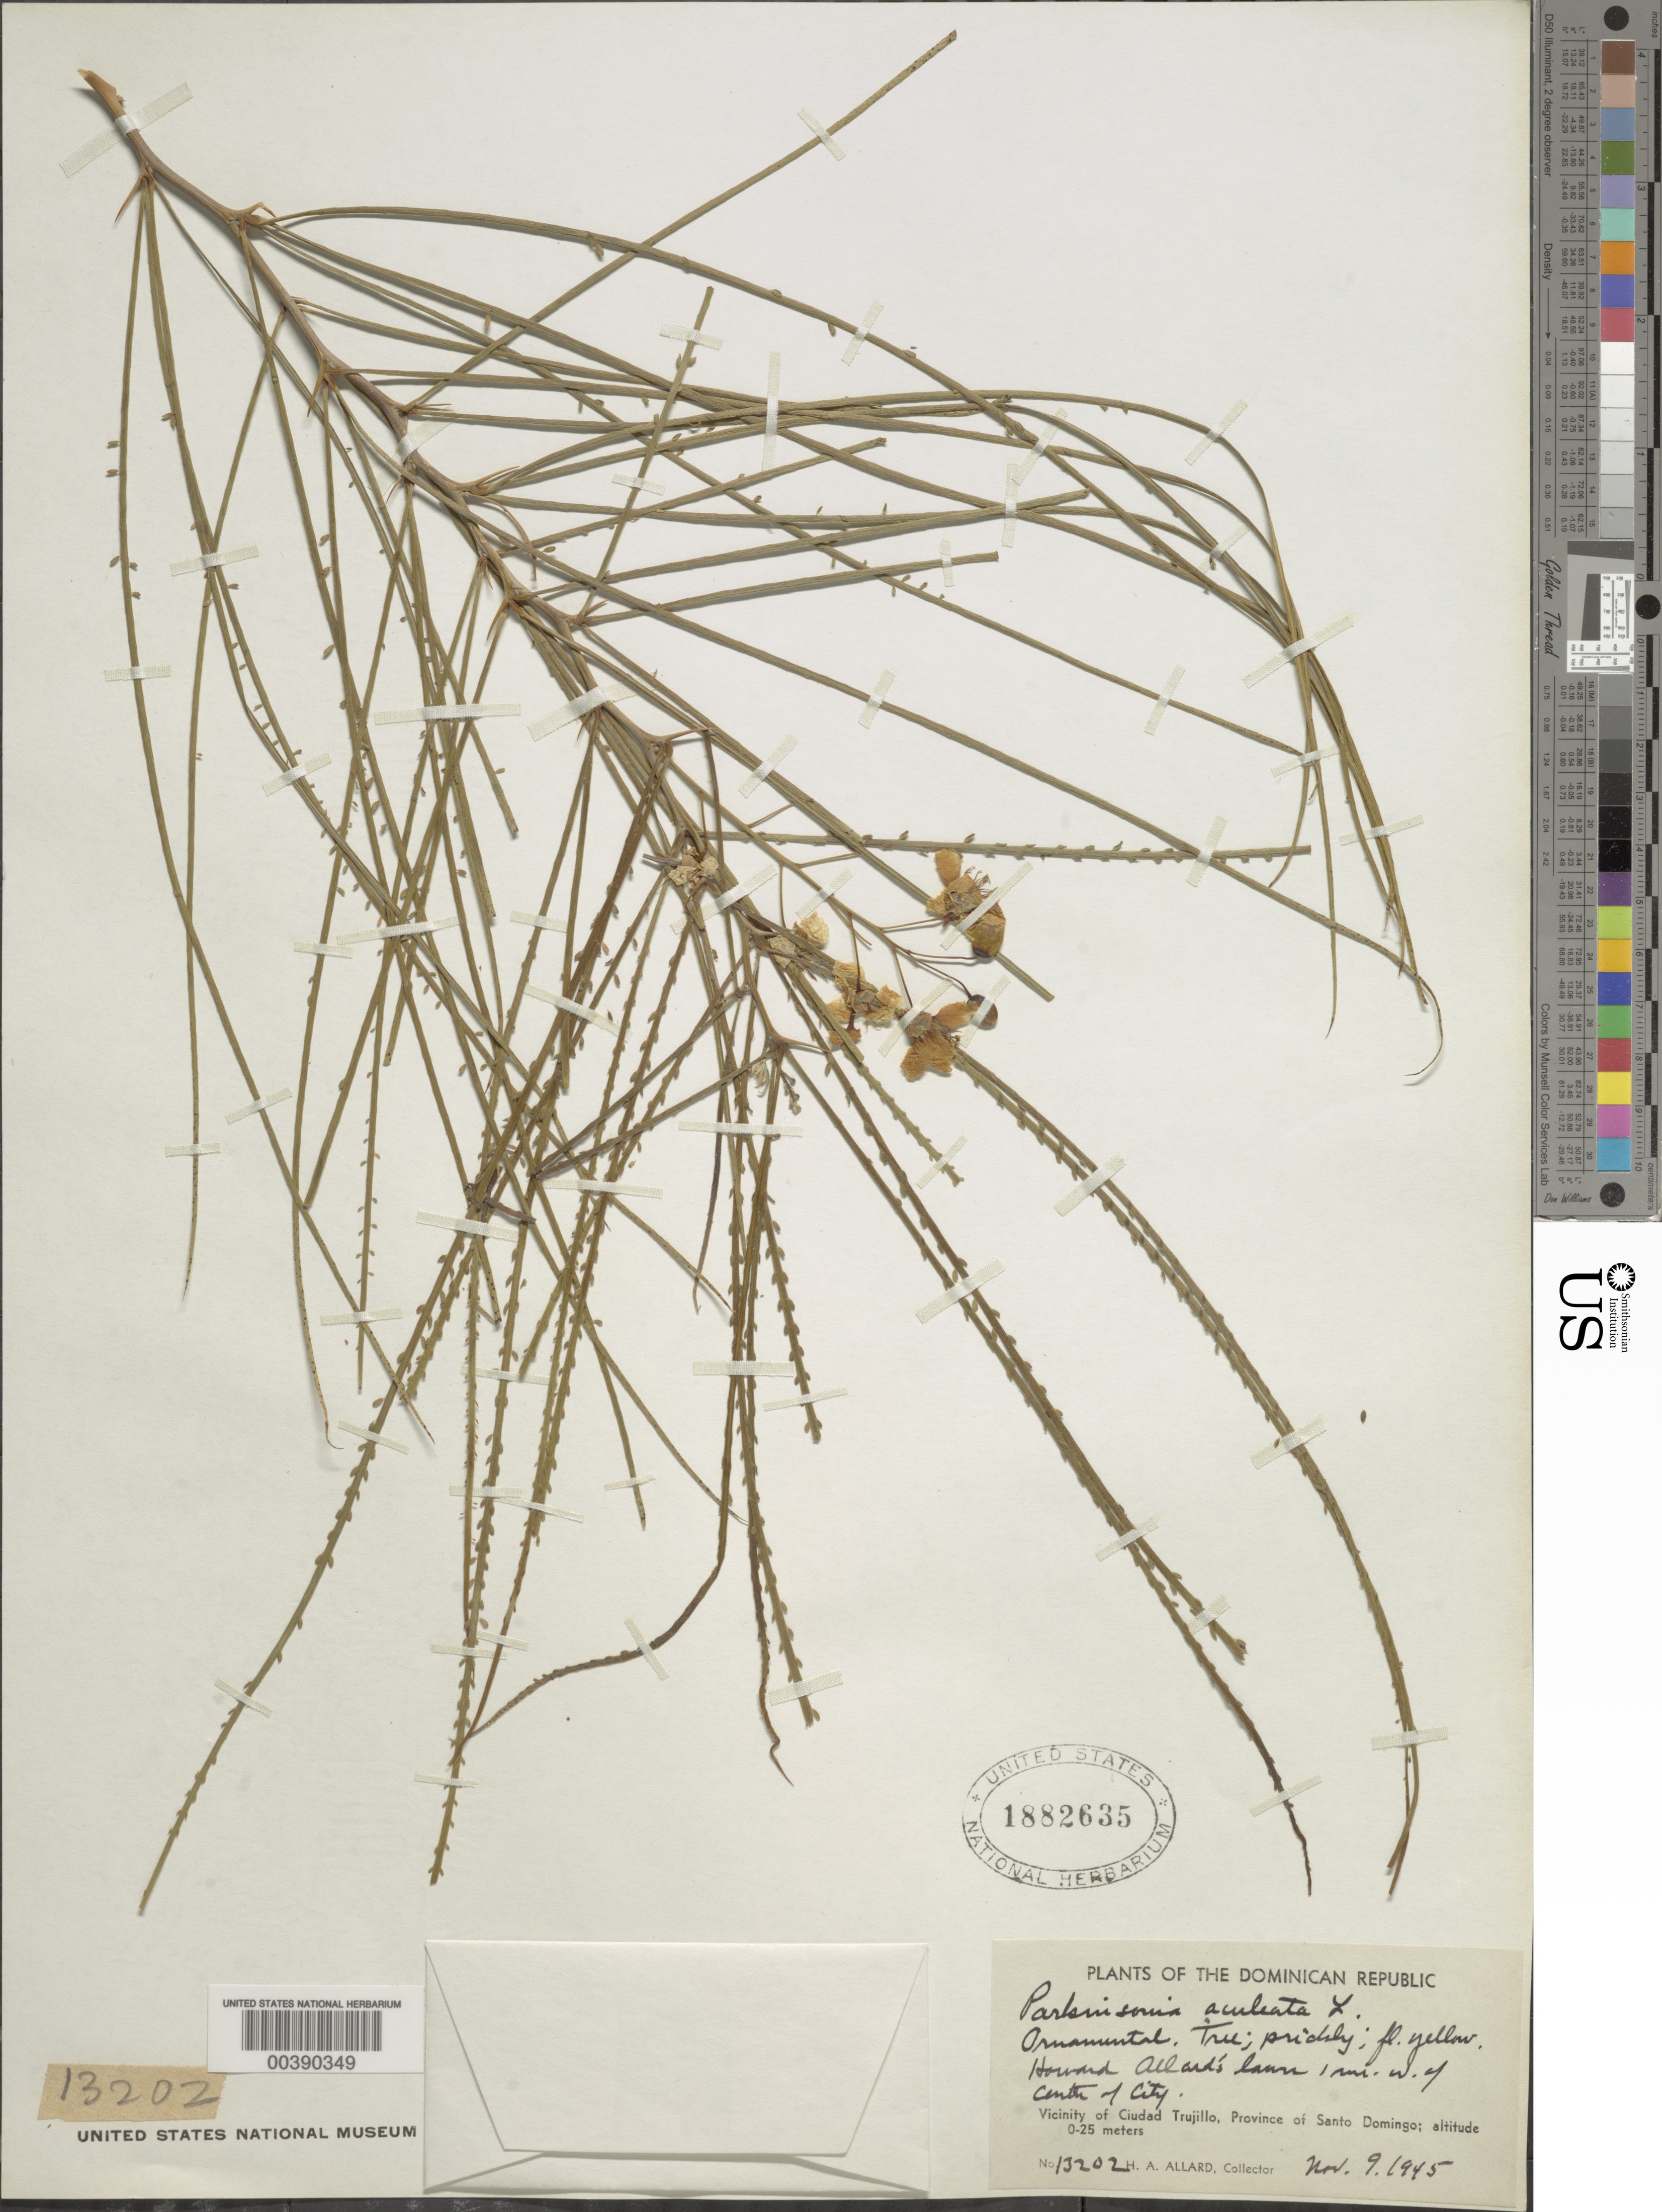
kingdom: Plantae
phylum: Tracheophyta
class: Magnoliopsida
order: Fabales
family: Fabaceae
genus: Parkinsonia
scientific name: Parkinsonia aculeata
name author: L.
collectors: H. A. Allard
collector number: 13202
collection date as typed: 09 Nov 1945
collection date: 1945-11-09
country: Dominican Republic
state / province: Distrito Nacional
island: Hispaniola Island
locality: Vicinity of santo domingo, howard allard's lawn, 1 mi w of center of city; santo domingo prov.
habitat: on lawn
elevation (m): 0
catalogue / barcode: US 1882635